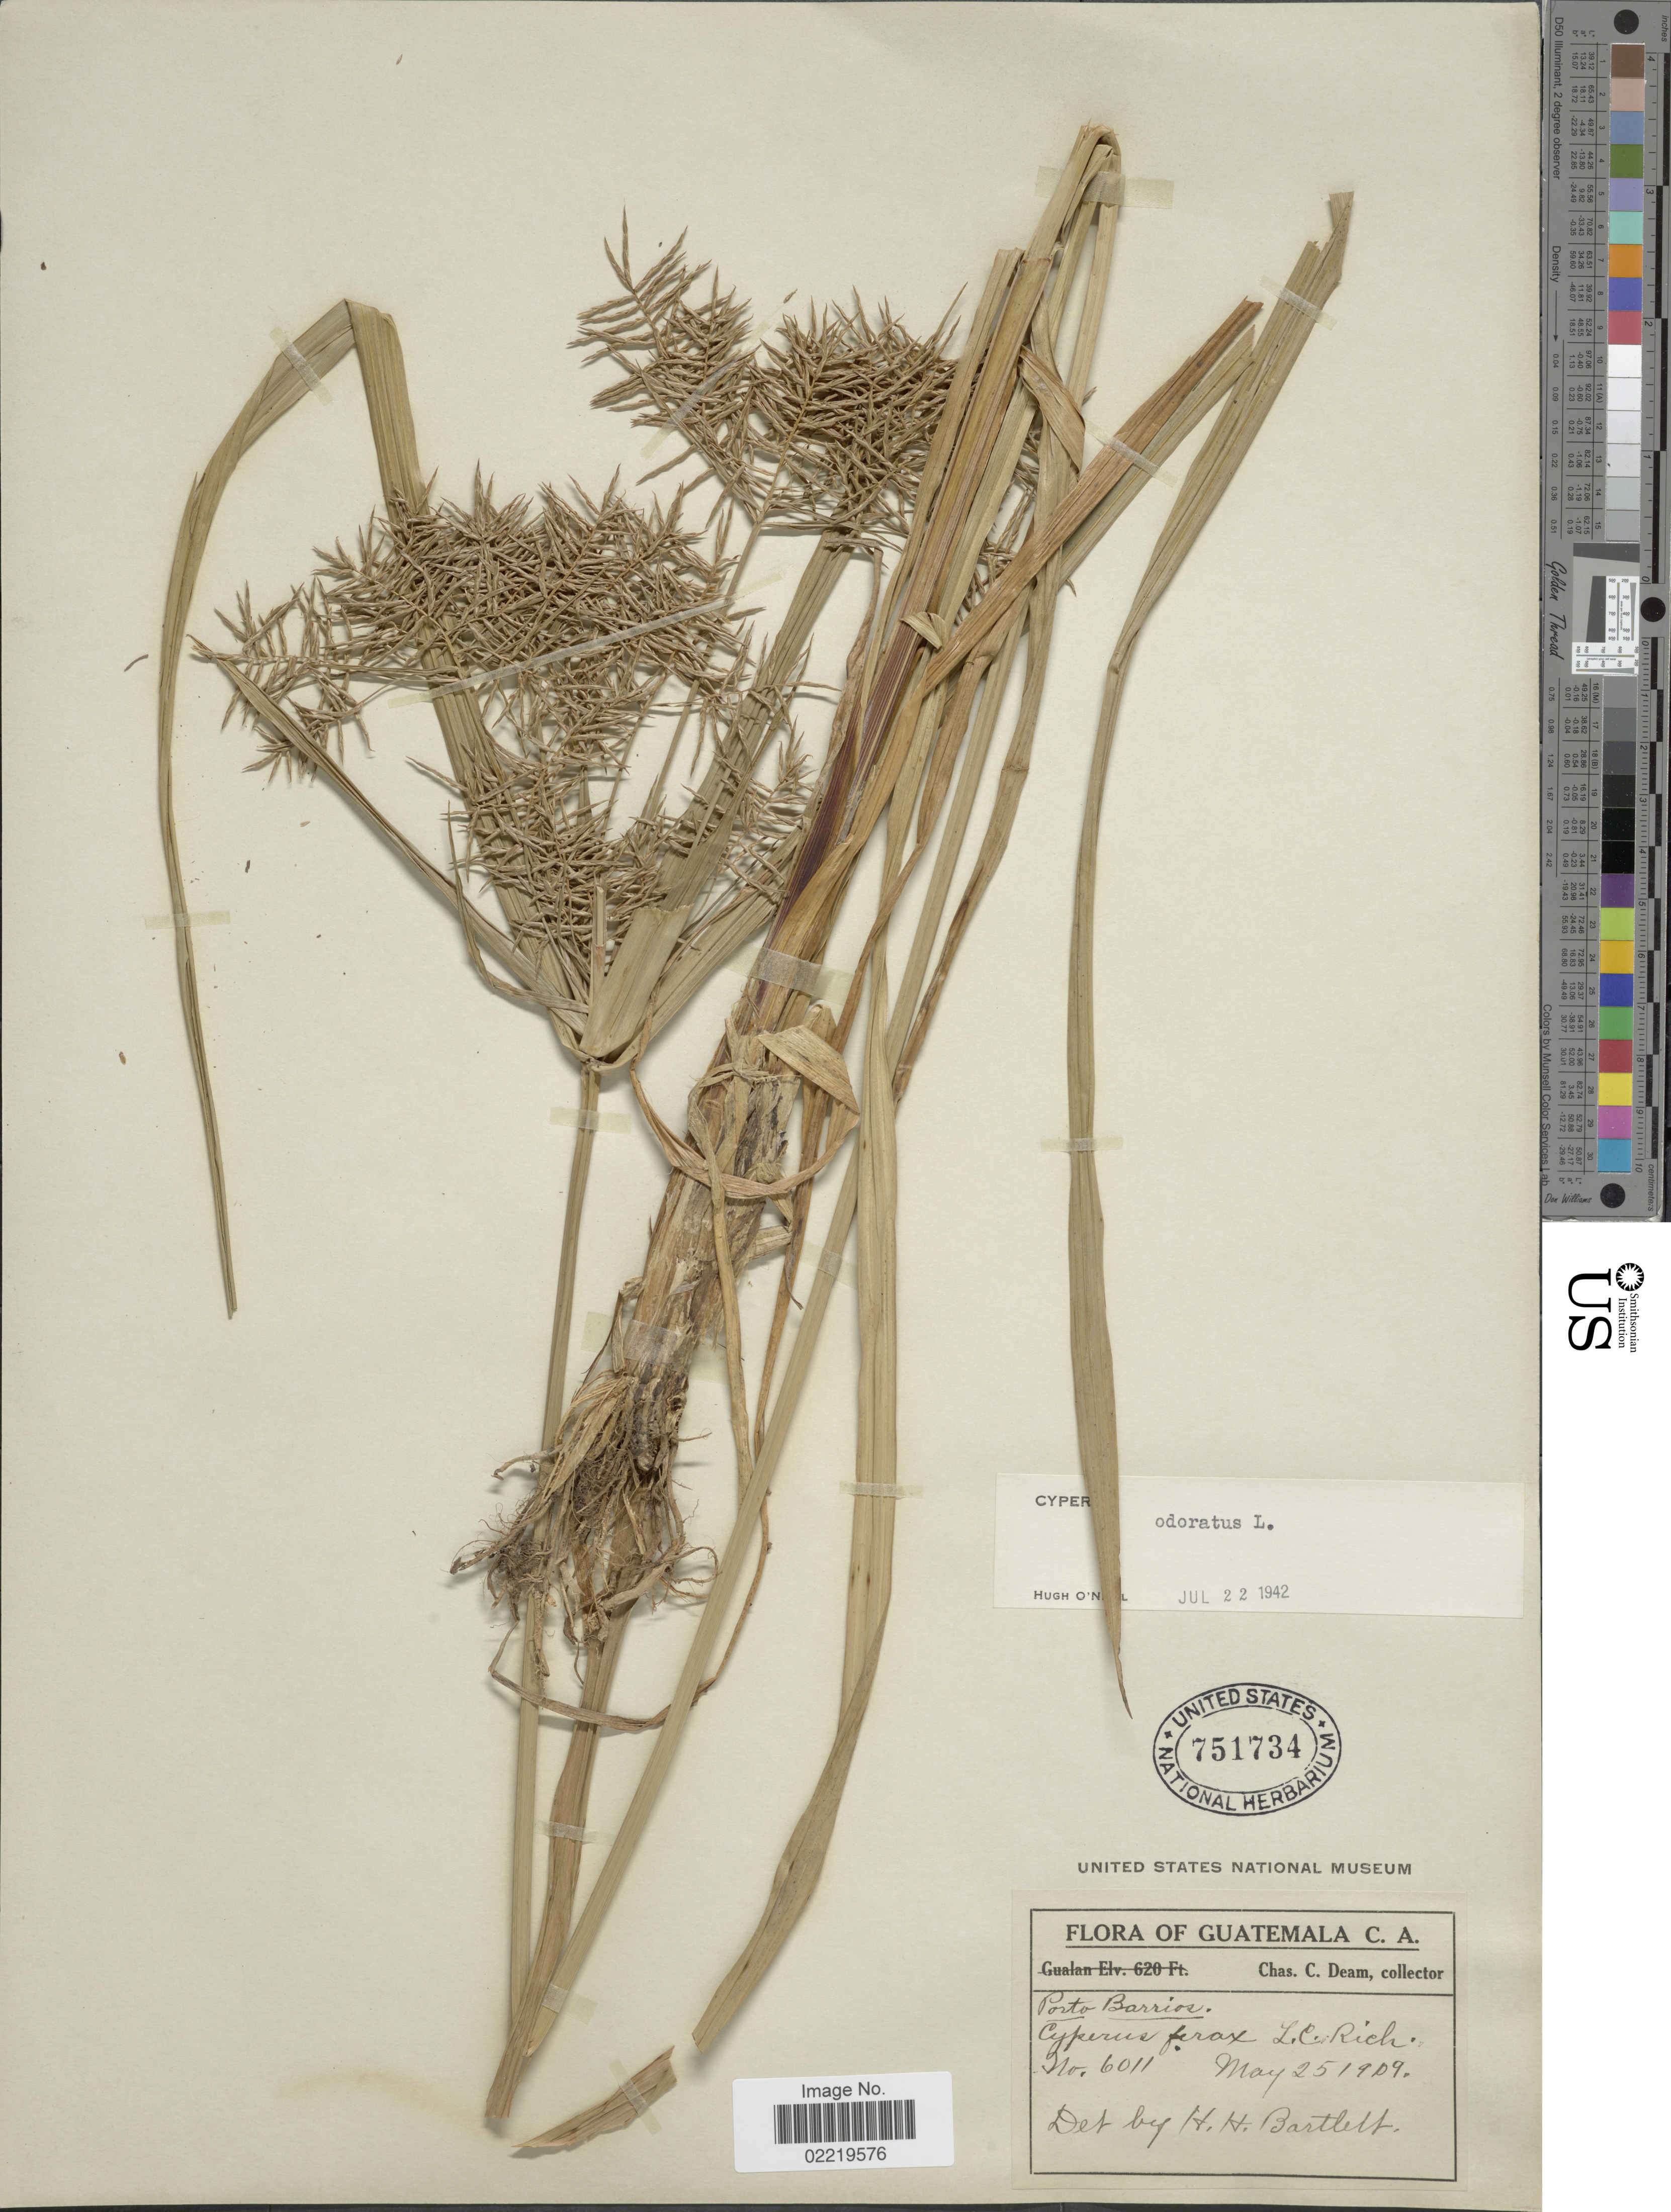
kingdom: Plantae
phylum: Tracheophyta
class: Liliopsida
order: Poales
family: Cyperaceae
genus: Cyperus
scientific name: Cyperus odoratus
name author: L.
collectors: C. C. Deam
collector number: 6011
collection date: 1909-05-25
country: Guatemala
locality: C.A., Porto Barrios.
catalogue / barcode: US 751734